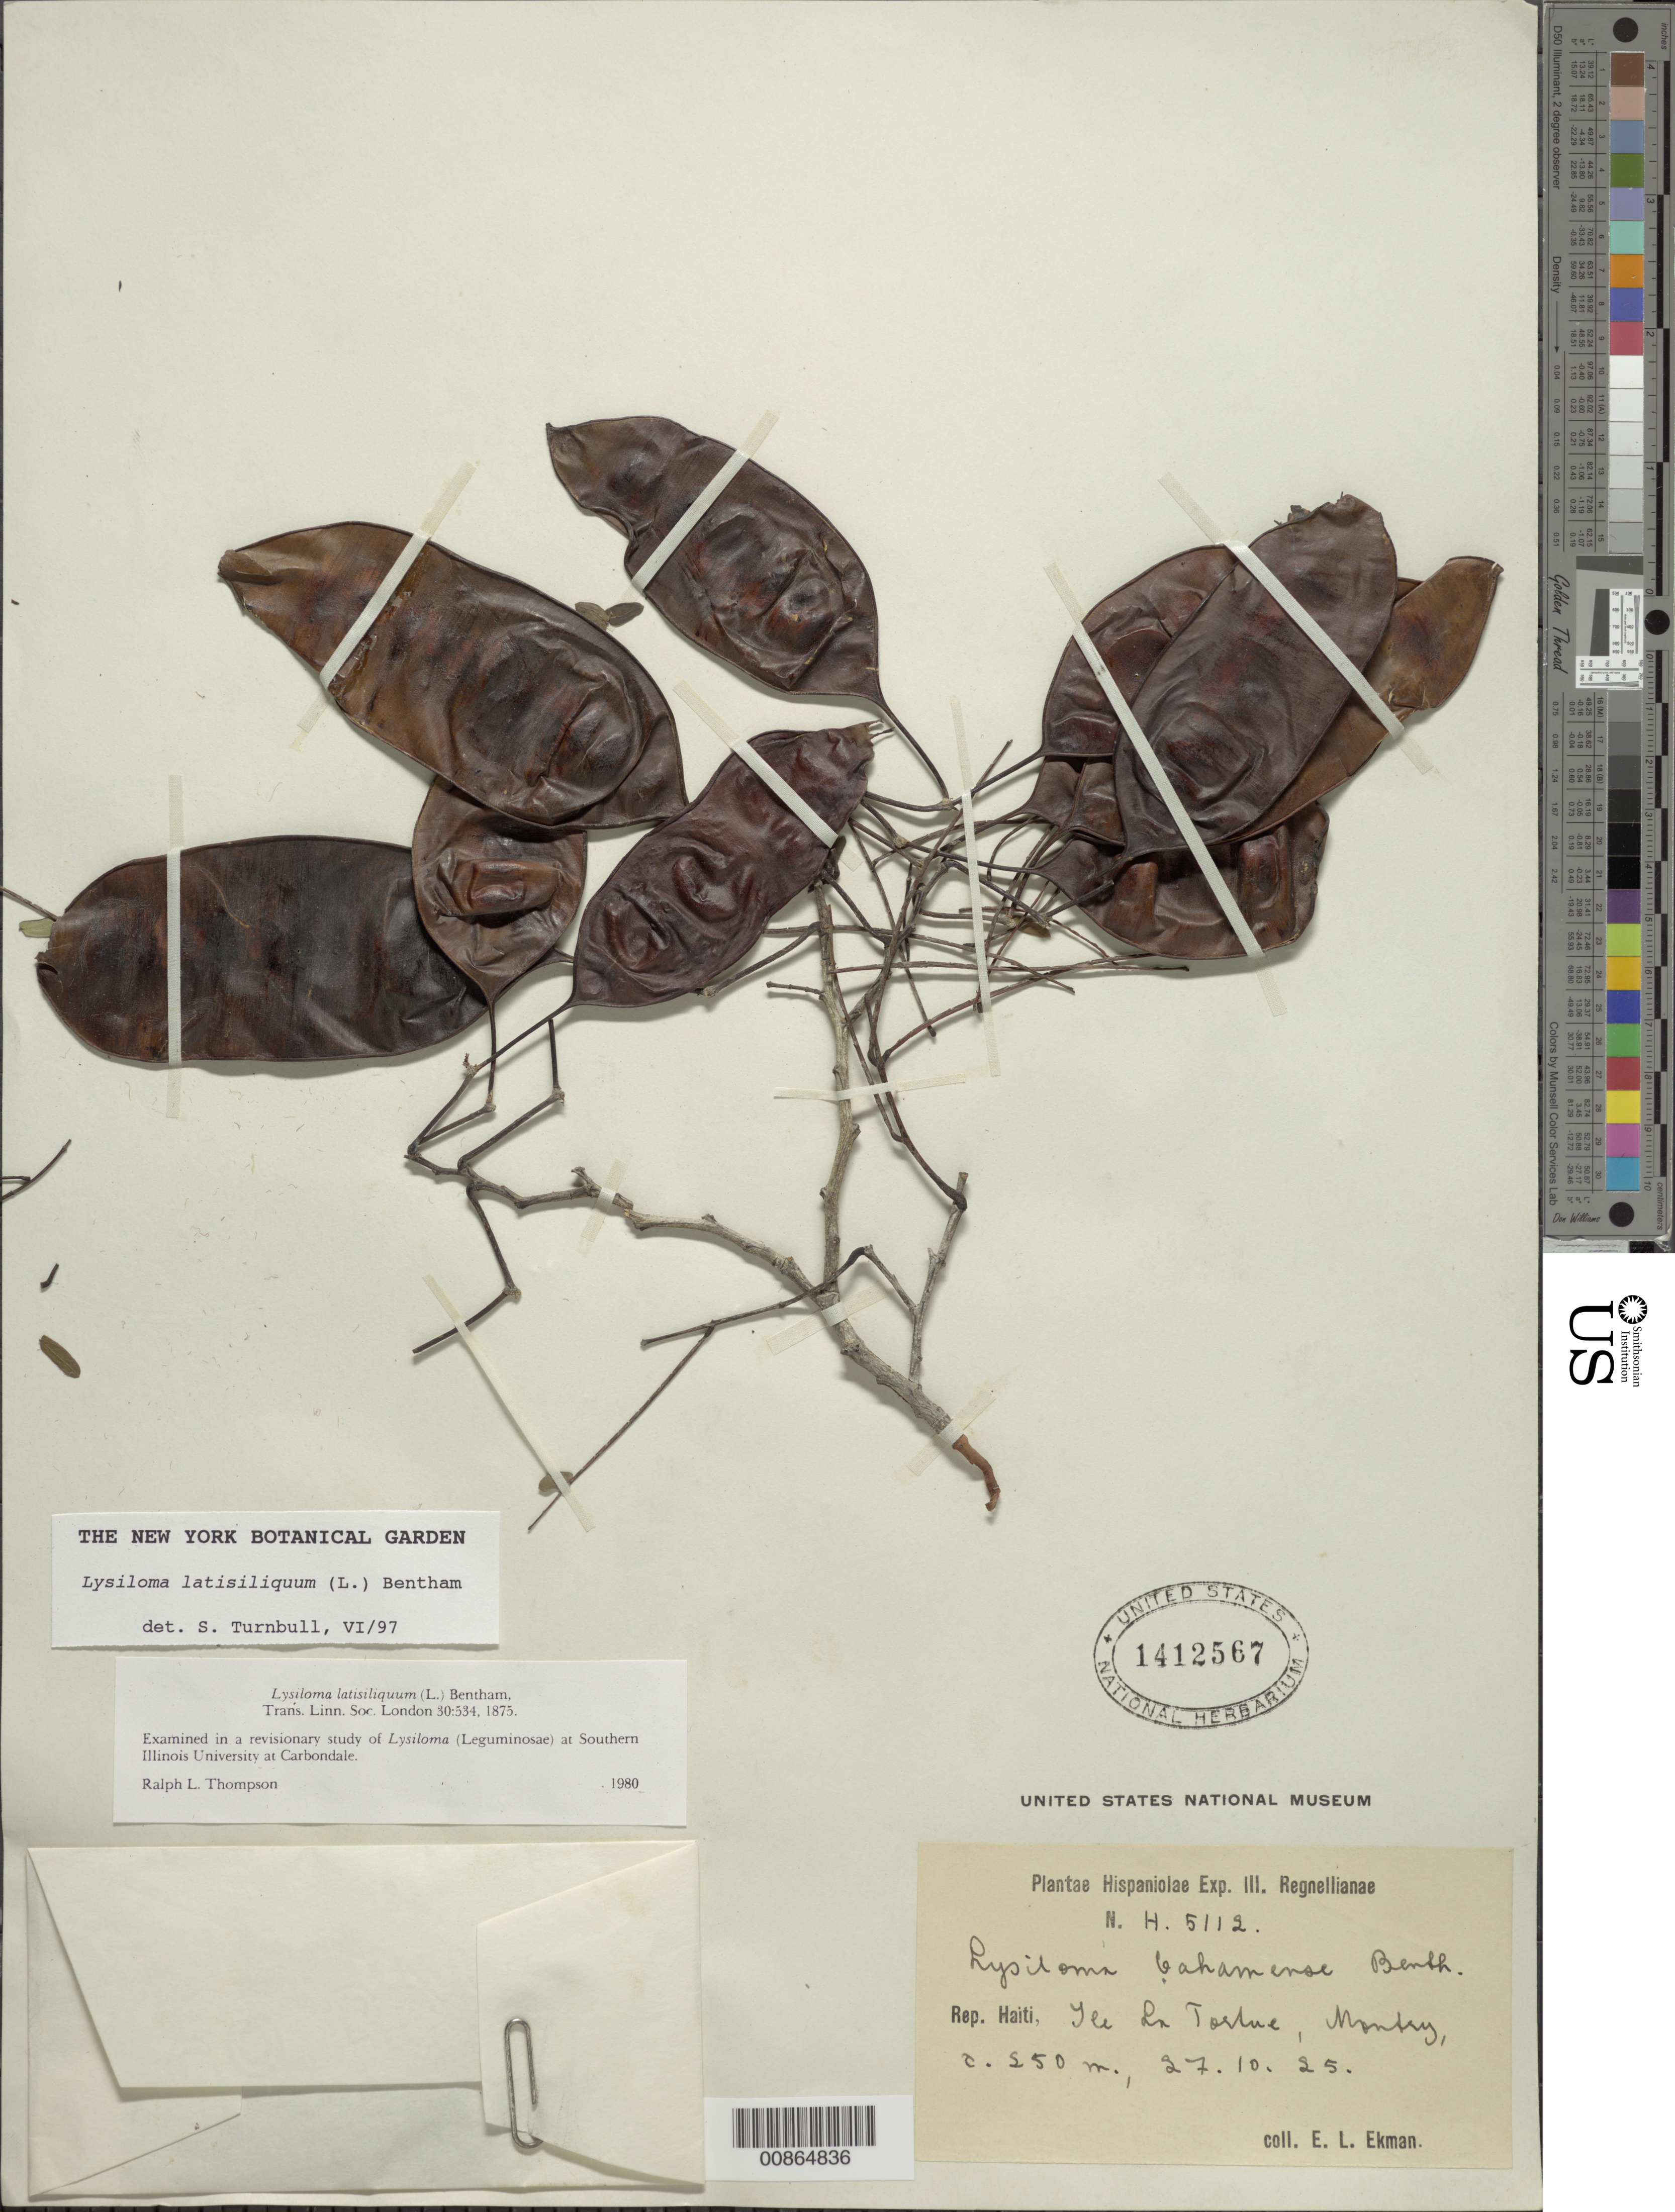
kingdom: Plantae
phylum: Tracheophyta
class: Magnoliopsida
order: Fabales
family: Fabaceae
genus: Lysiloma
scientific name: Lysiloma latisiliquum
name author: (L.) Benth.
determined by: Turnbull, S.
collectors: E. L. Ekman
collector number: H 5112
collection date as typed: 27 Oct 1925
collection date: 1925-10-27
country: Haiti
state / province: Nord-Óuest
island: Île de la Tortue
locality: Ile La Tortue, Montry.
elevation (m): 250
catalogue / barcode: US 1412567